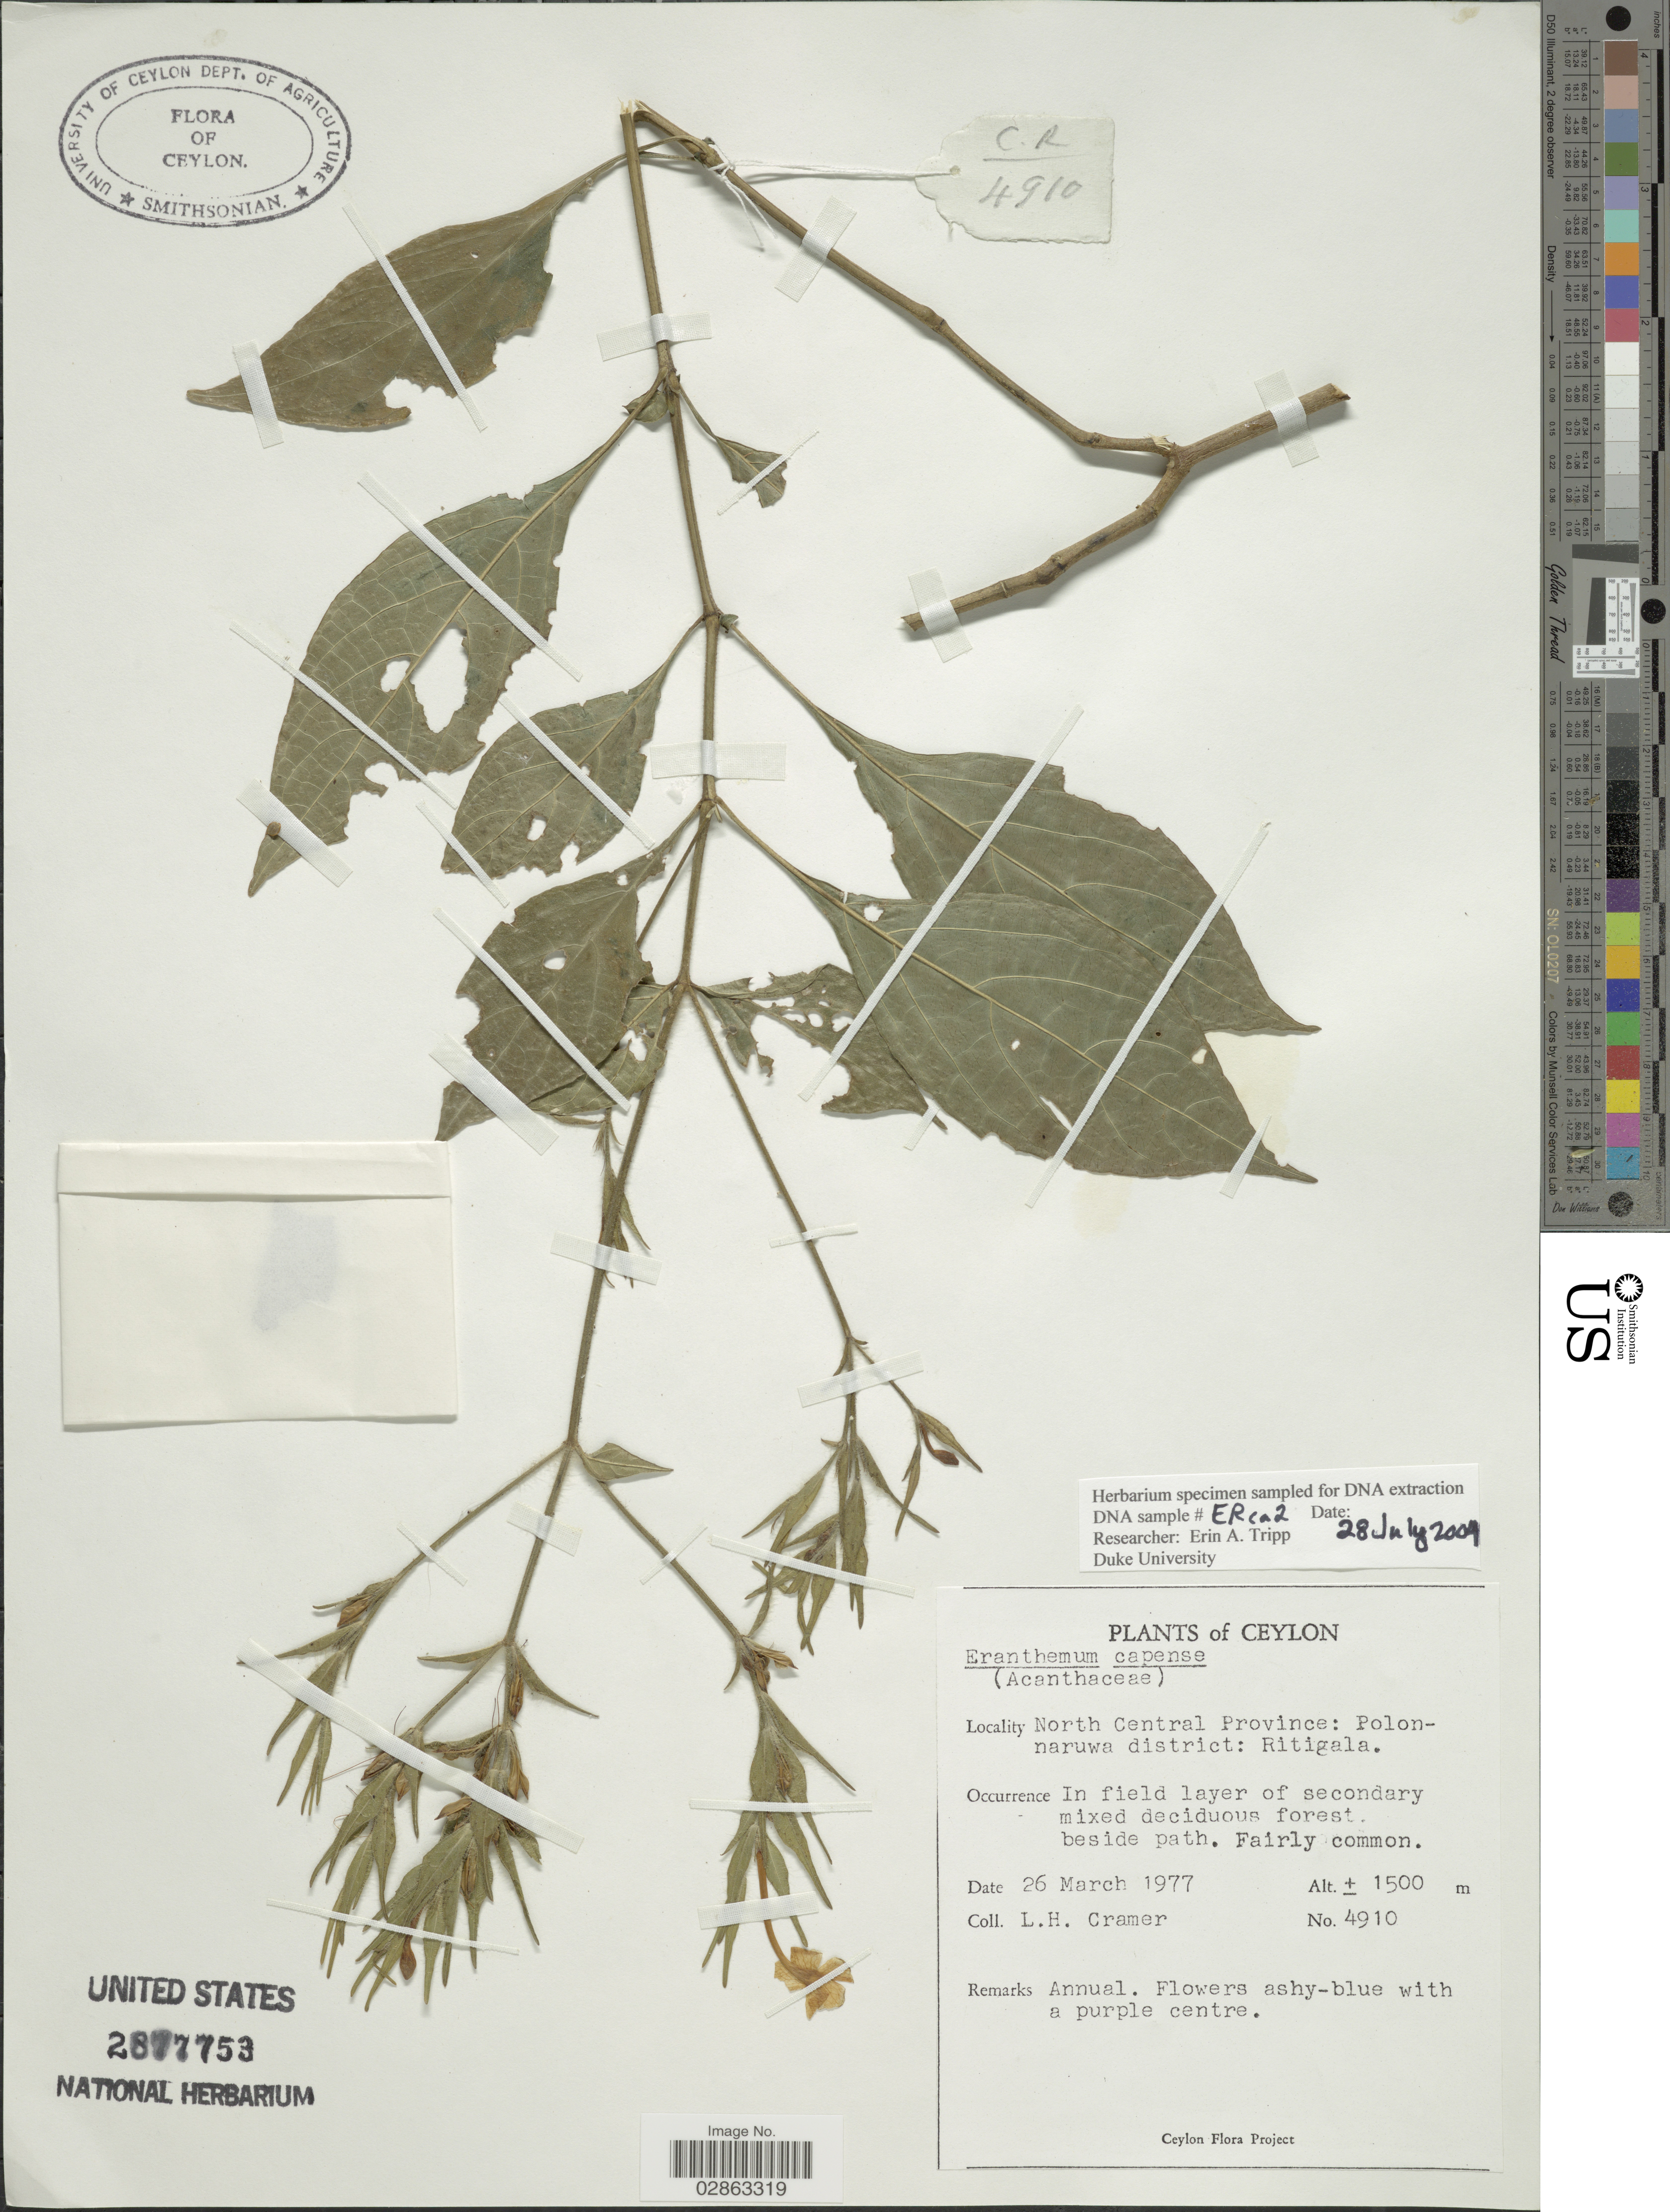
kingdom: Plantae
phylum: Tracheophyta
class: Magnoliopsida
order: Lamiales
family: Acanthaceae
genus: Eranthemum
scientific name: Eranthemum capense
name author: L.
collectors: L. H. Cramer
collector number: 4910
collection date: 1977-03-26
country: Sri Lanka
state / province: North Central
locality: Ceylon. Polonnaruwa district: Ritigala.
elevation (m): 1500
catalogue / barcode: US 2877753